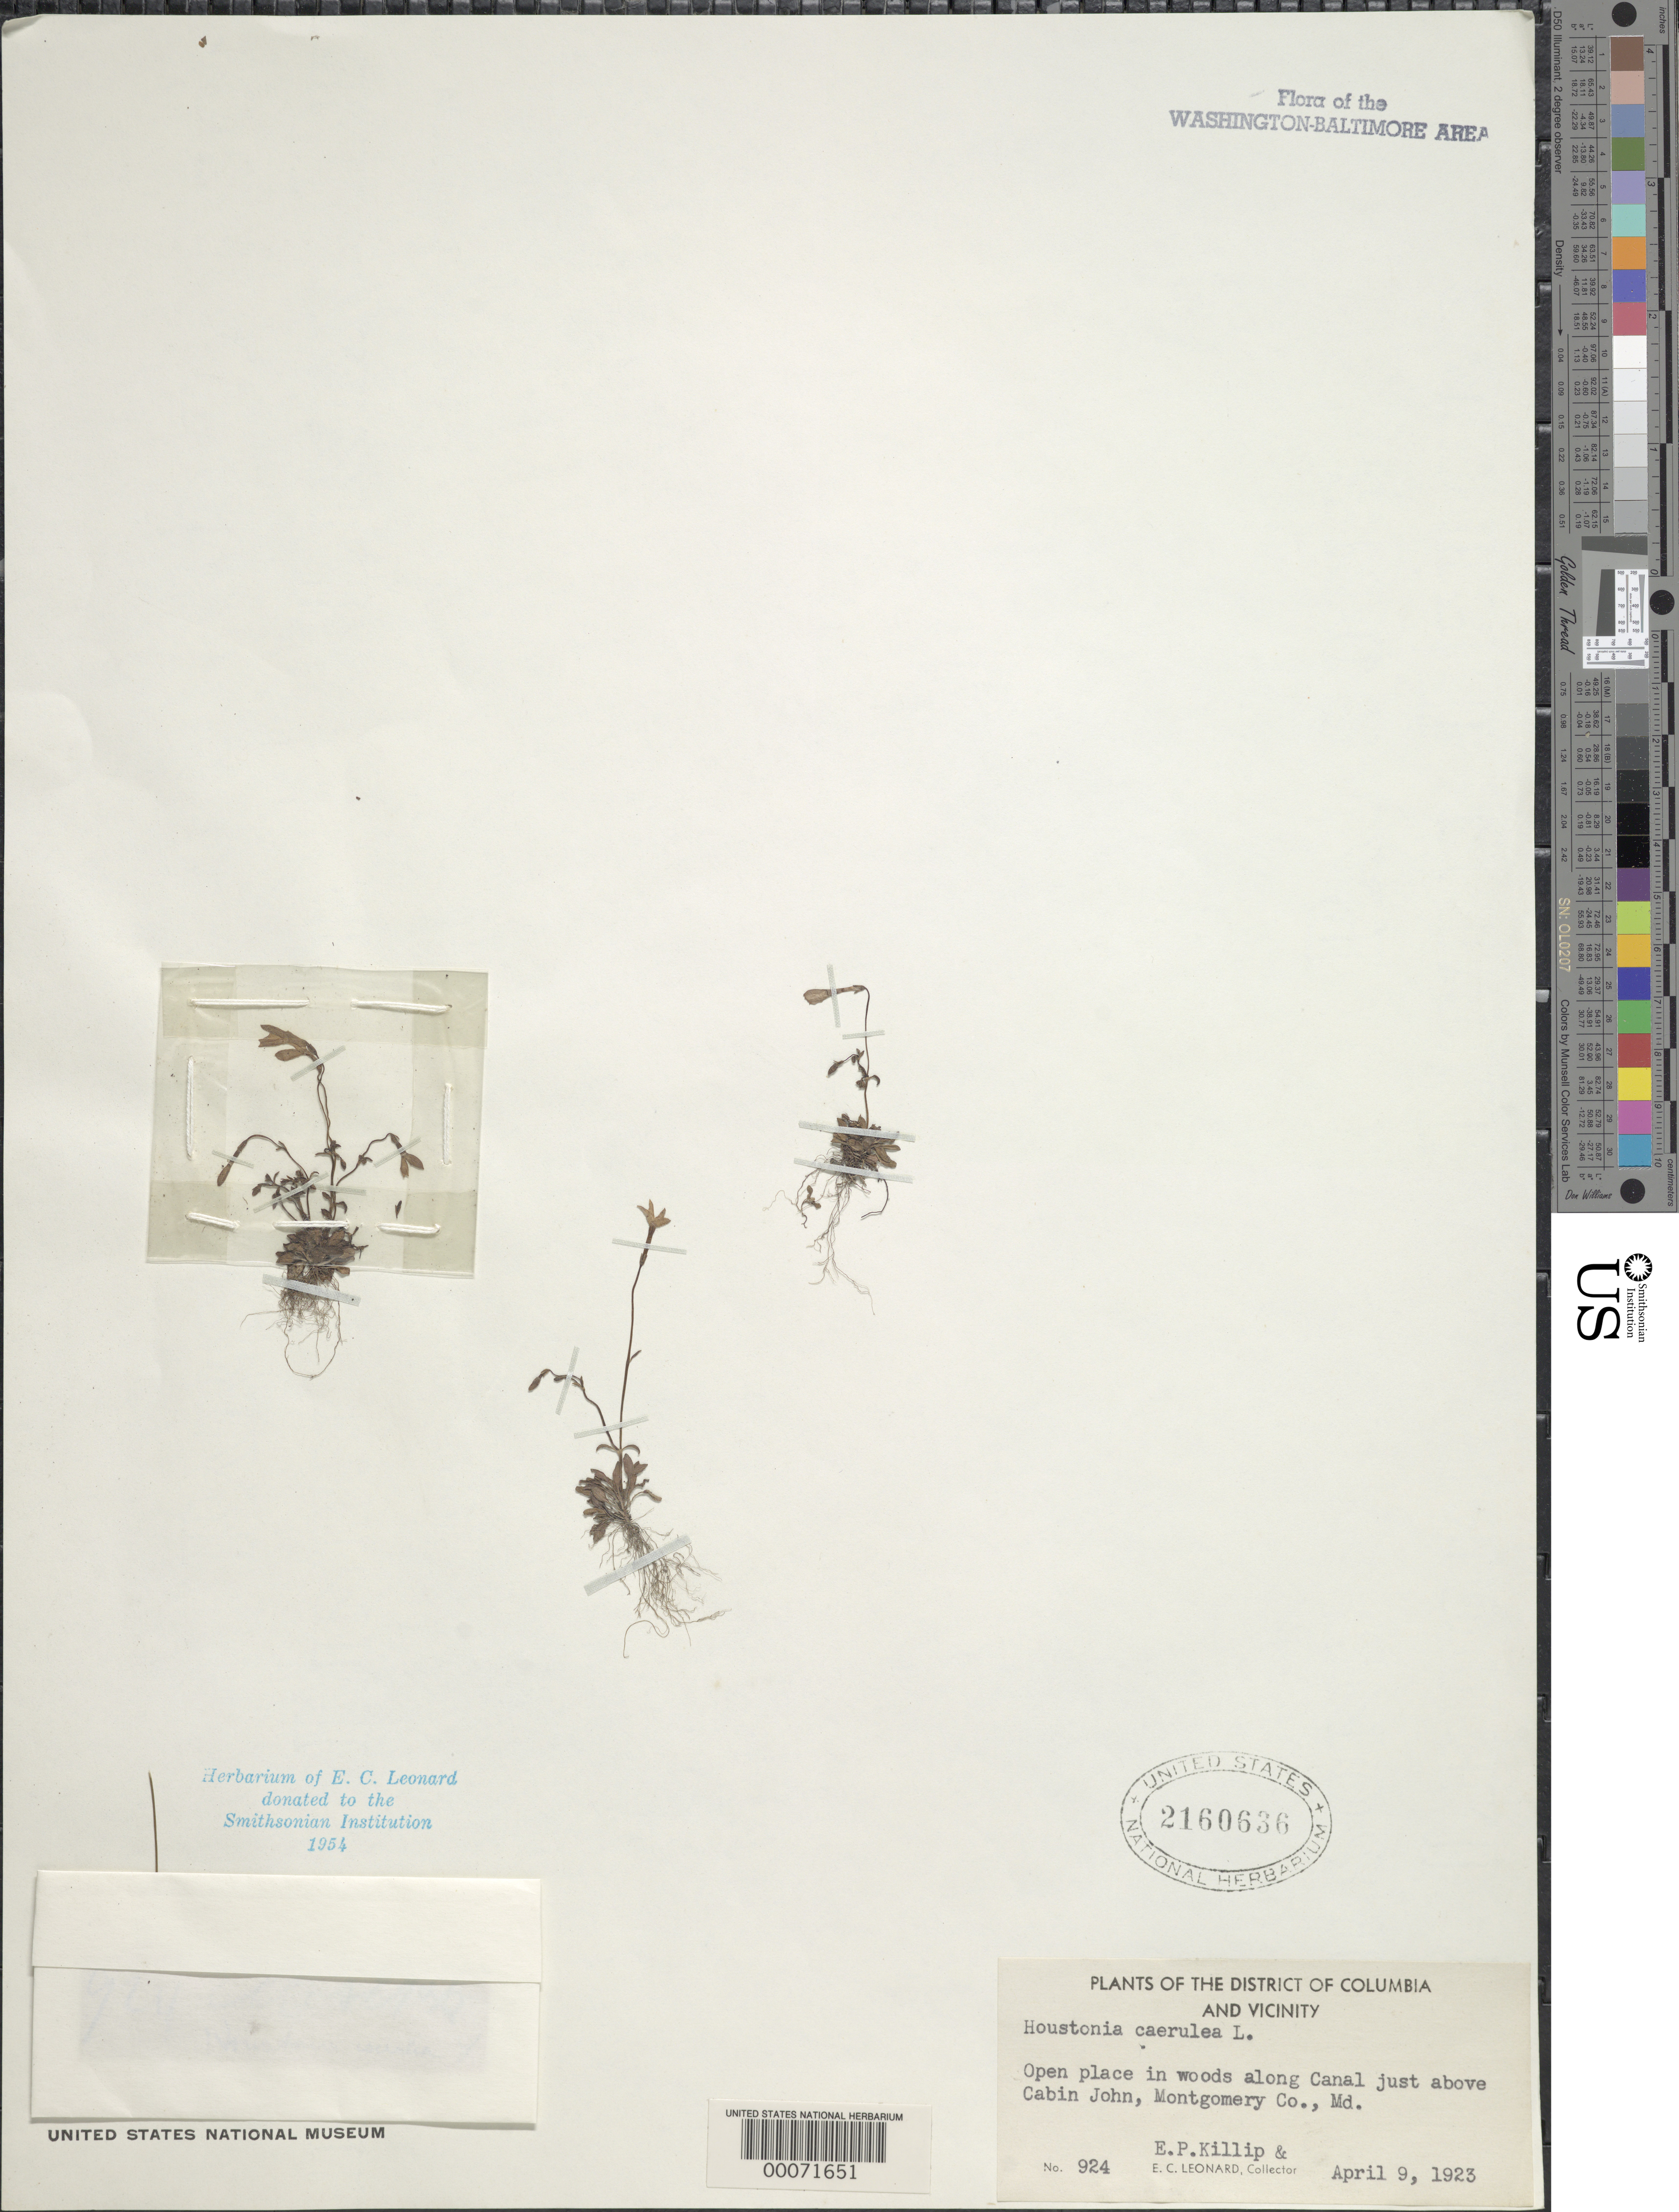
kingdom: Plantae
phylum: Tracheophyta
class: Magnoliopsida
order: Gentianales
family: Rubiaceae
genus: Houstonia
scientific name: Houstonia caerulea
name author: L.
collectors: E. C. Leonard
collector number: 924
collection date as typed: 09 Apr 1923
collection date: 1923-04-09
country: United States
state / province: Maryland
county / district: Montgomery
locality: Canal just above Cabin John C. & O. Canal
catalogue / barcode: US 2160636